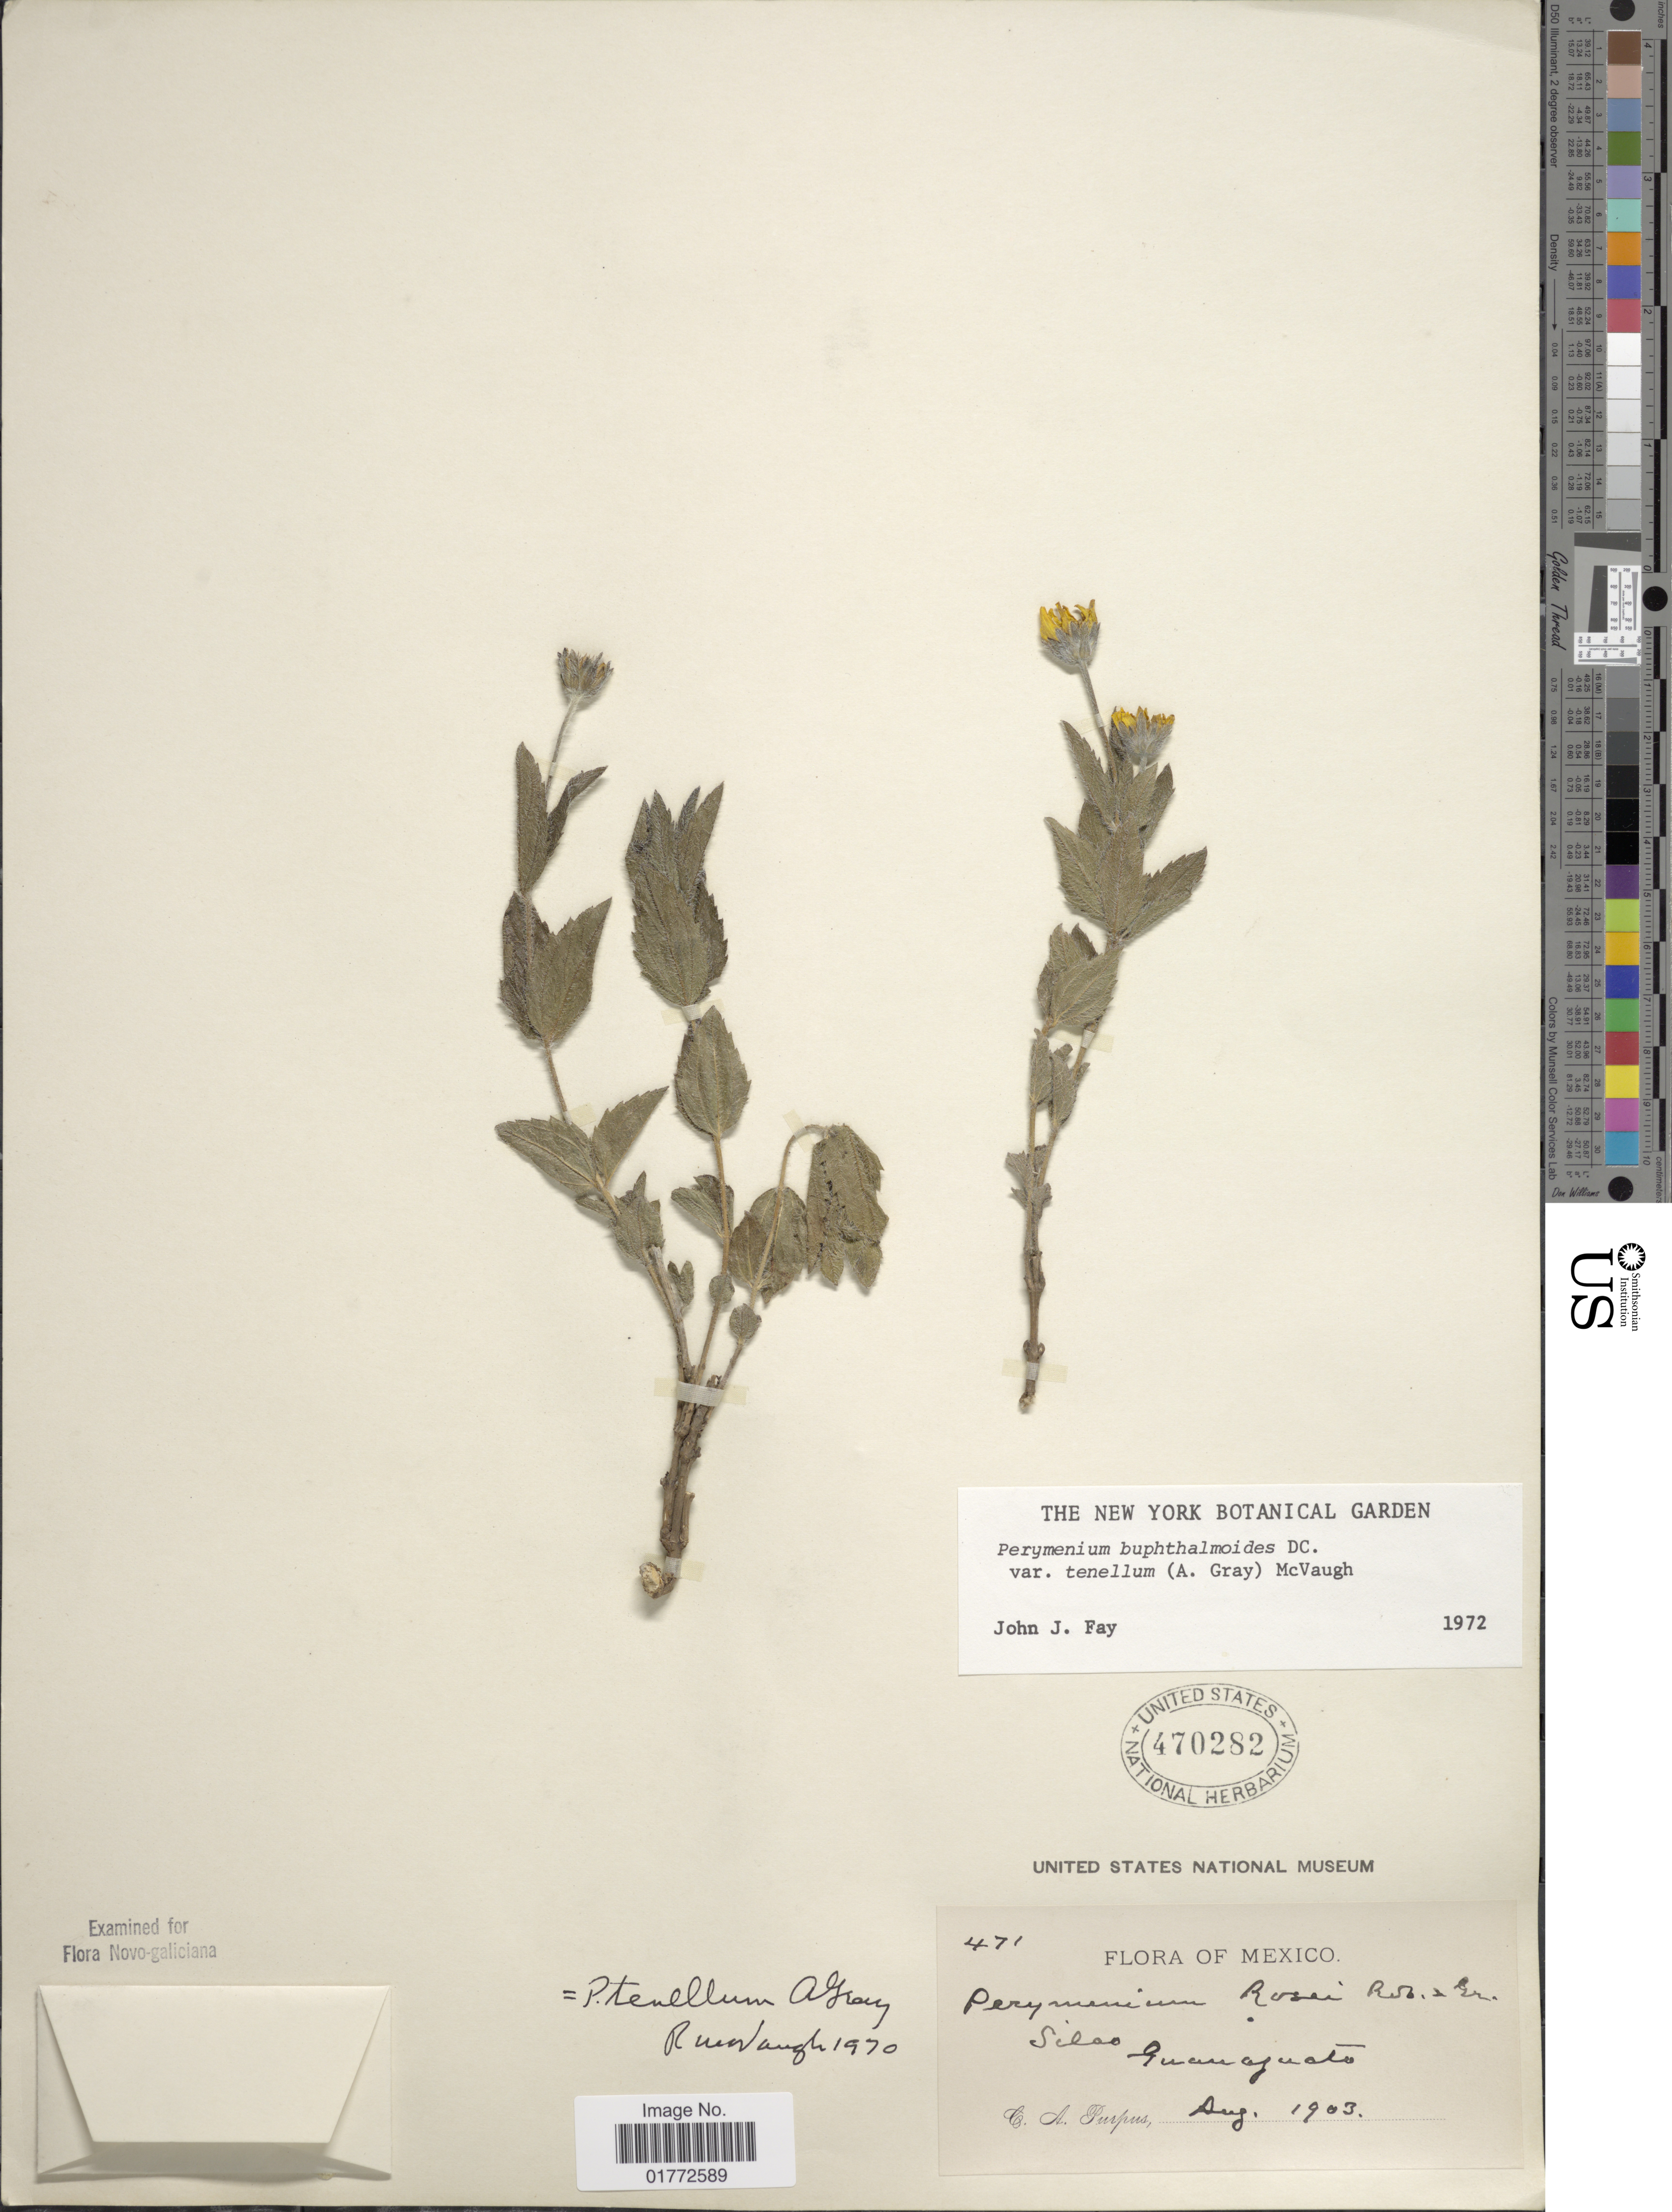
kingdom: Plantae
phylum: Tracheophyta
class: Magnoliopsida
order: Asterales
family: Asteraceae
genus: Perymenium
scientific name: Perymenium buphthalmoides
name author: DC.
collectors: C. A. Purpus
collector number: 471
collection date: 1903-08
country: Mexico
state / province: Guanajuato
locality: Silao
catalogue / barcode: US 470282